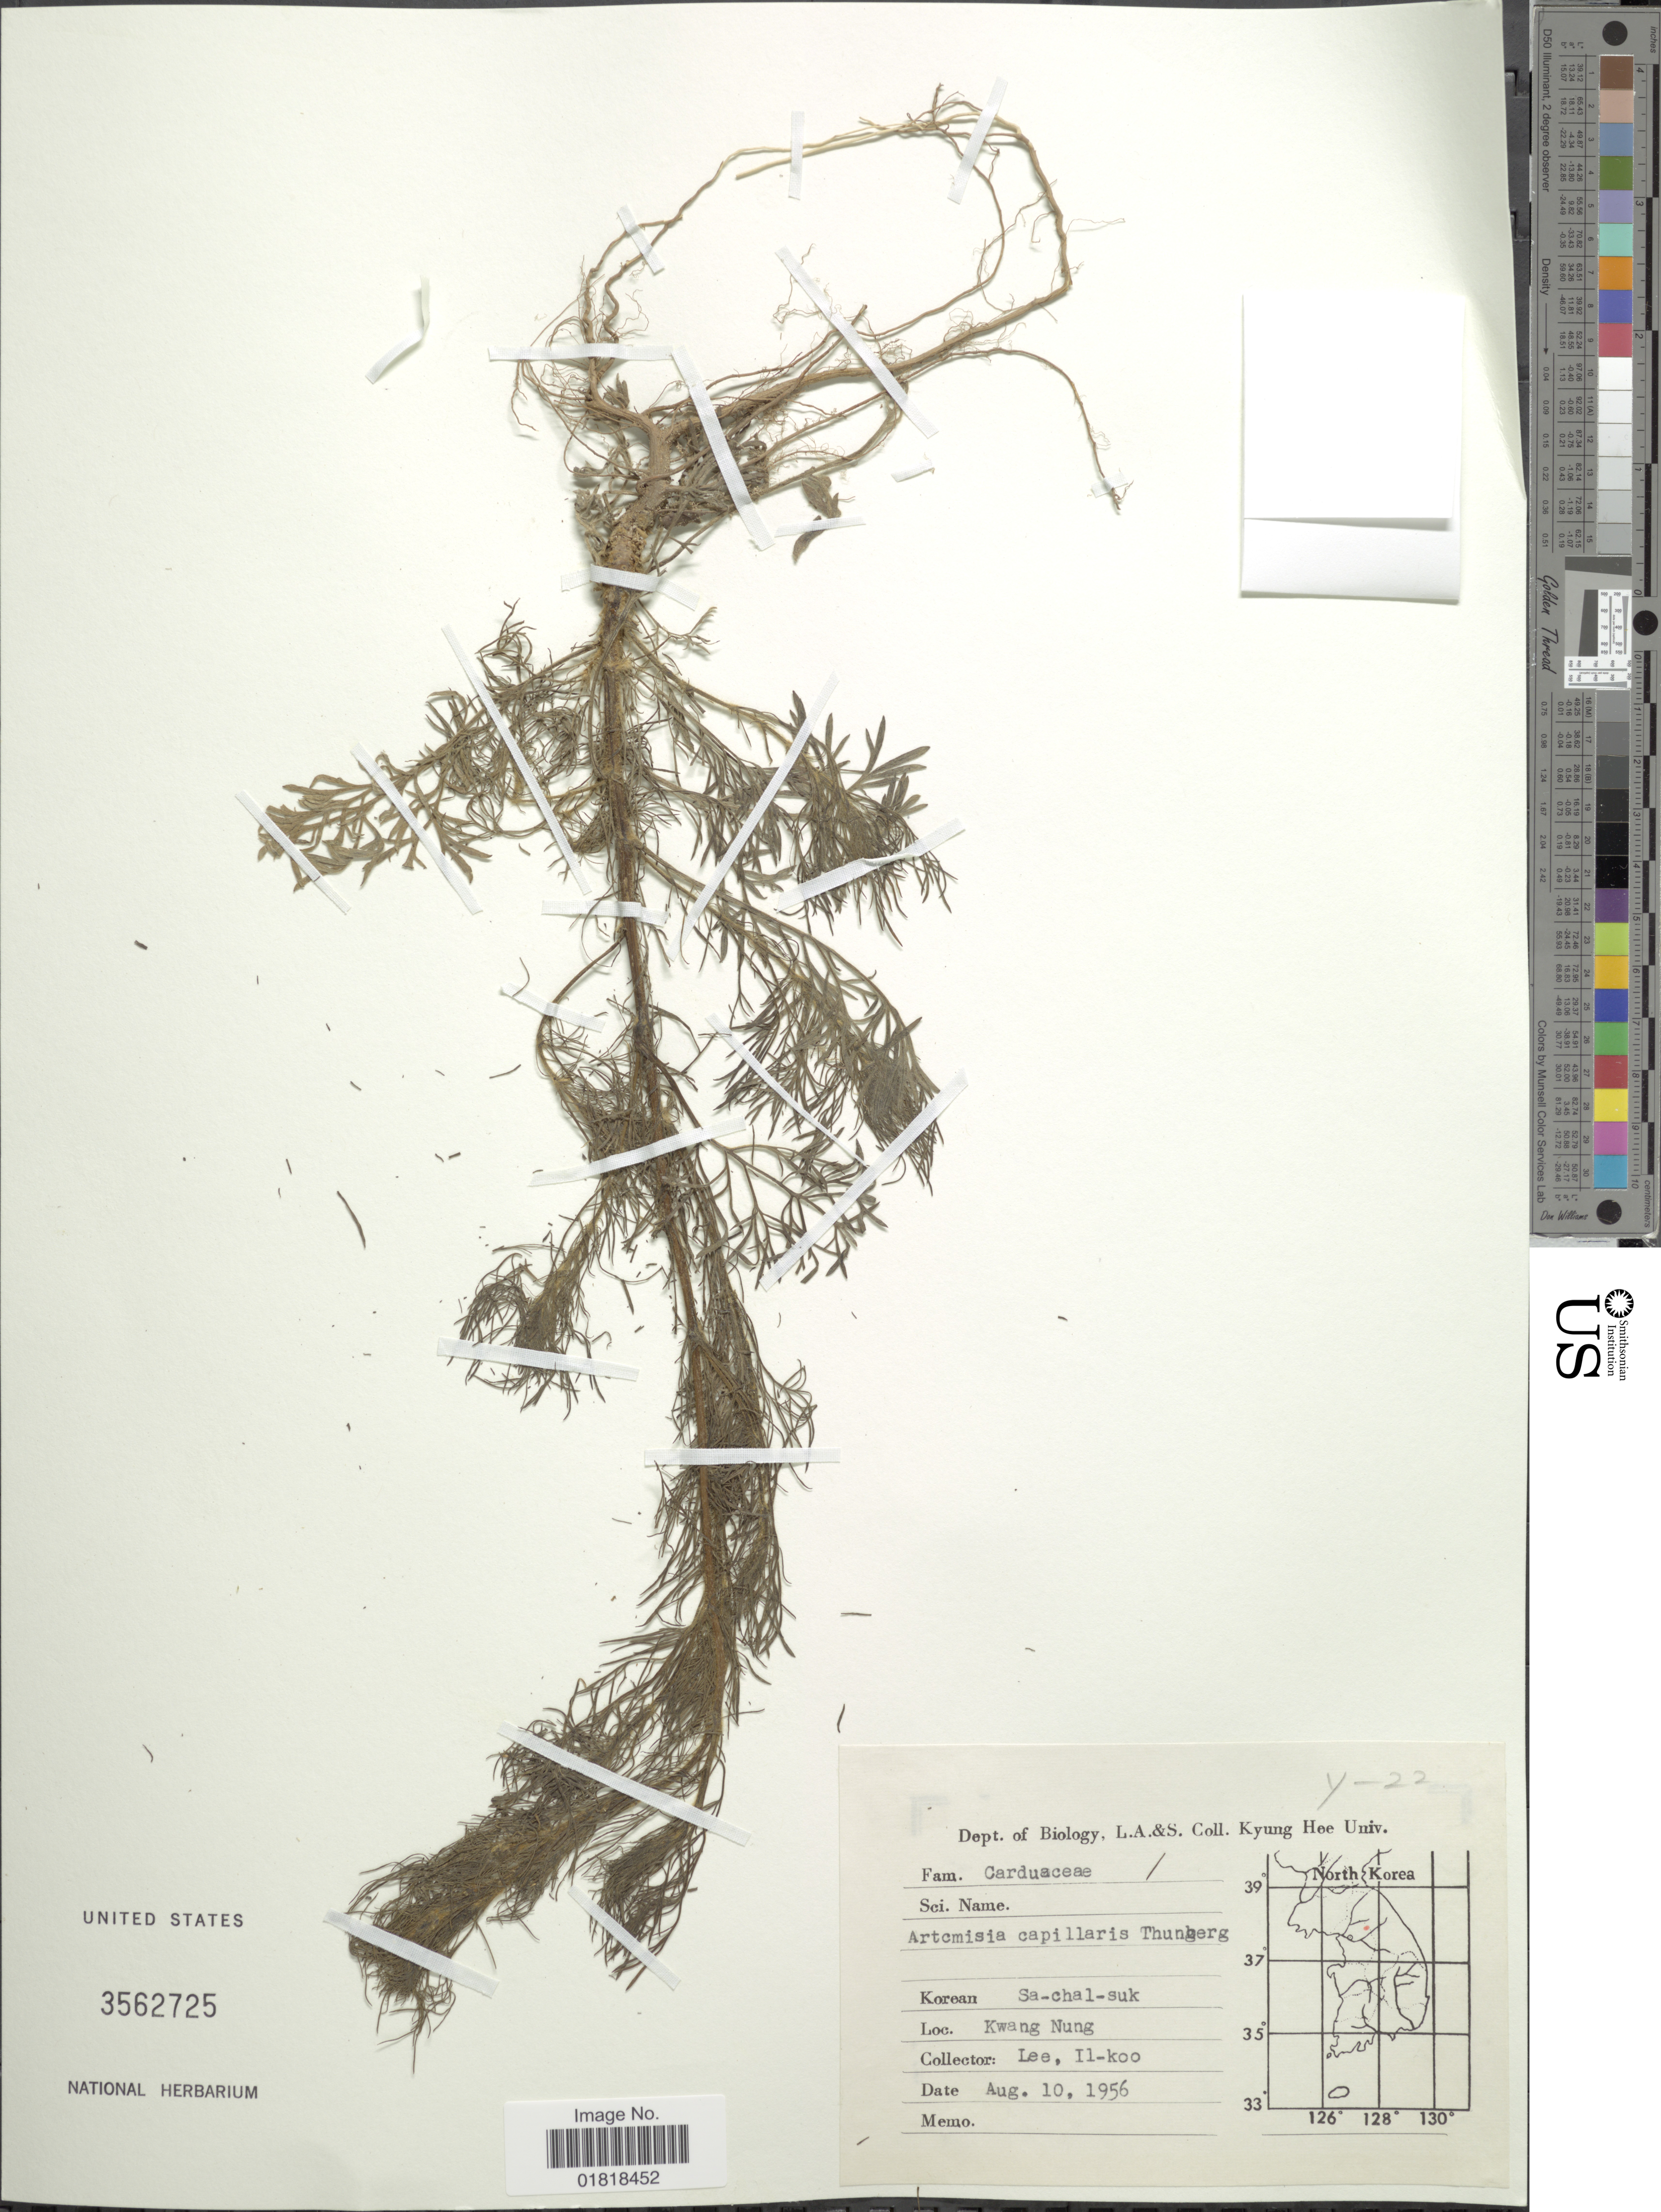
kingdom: Plantae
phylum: Tracheophyta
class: Magnoliopsida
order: Asterales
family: Asteraceae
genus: Artemisia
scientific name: Artemisia capillaris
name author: Thunb.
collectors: I. Lee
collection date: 1956-08-10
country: South Korea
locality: Kwang Nung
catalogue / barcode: US 3562725